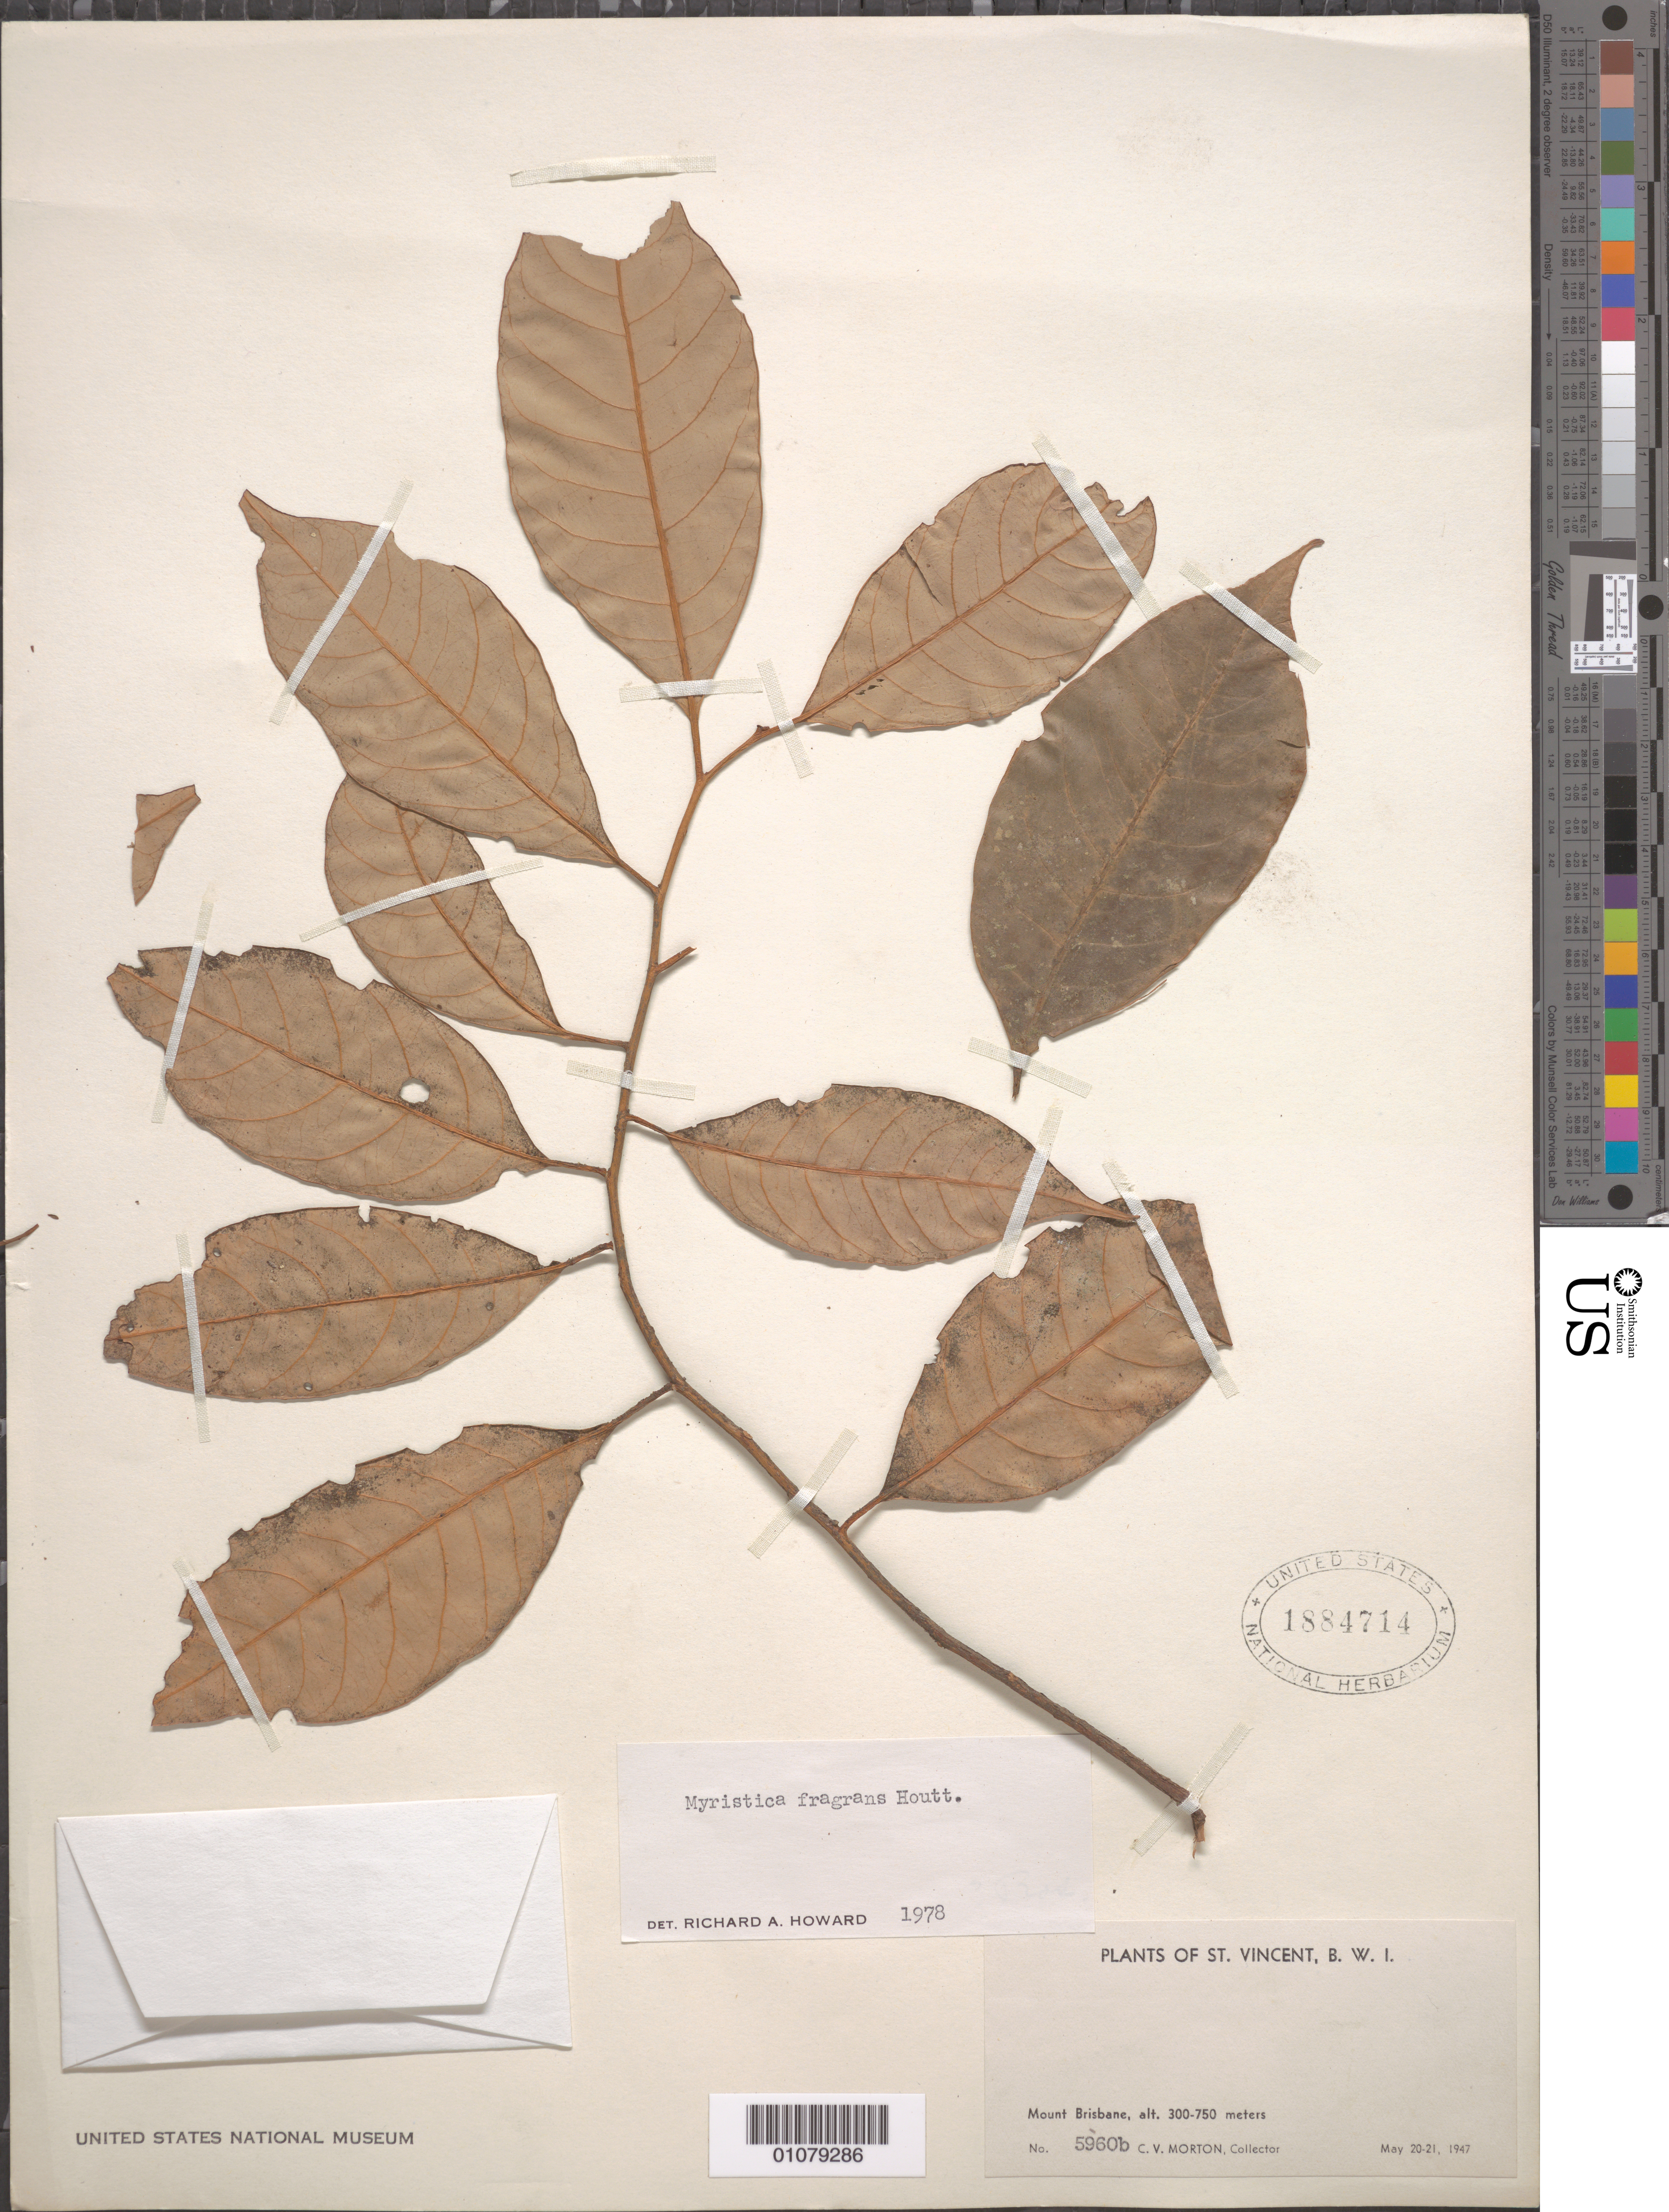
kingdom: Plantae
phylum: Tracheophyta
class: Magnoliopsida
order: Magnoliales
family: Myristicaceae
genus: Myristica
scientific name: Myristica fragrans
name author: Houtt.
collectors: C. V. Morton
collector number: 5960b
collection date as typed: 20 May 1947 and 21 May 1947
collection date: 1947-05-20,1947-05-21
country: St. Vincent - Grenadines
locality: Mount Brisbane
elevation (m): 300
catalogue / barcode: US 1884714